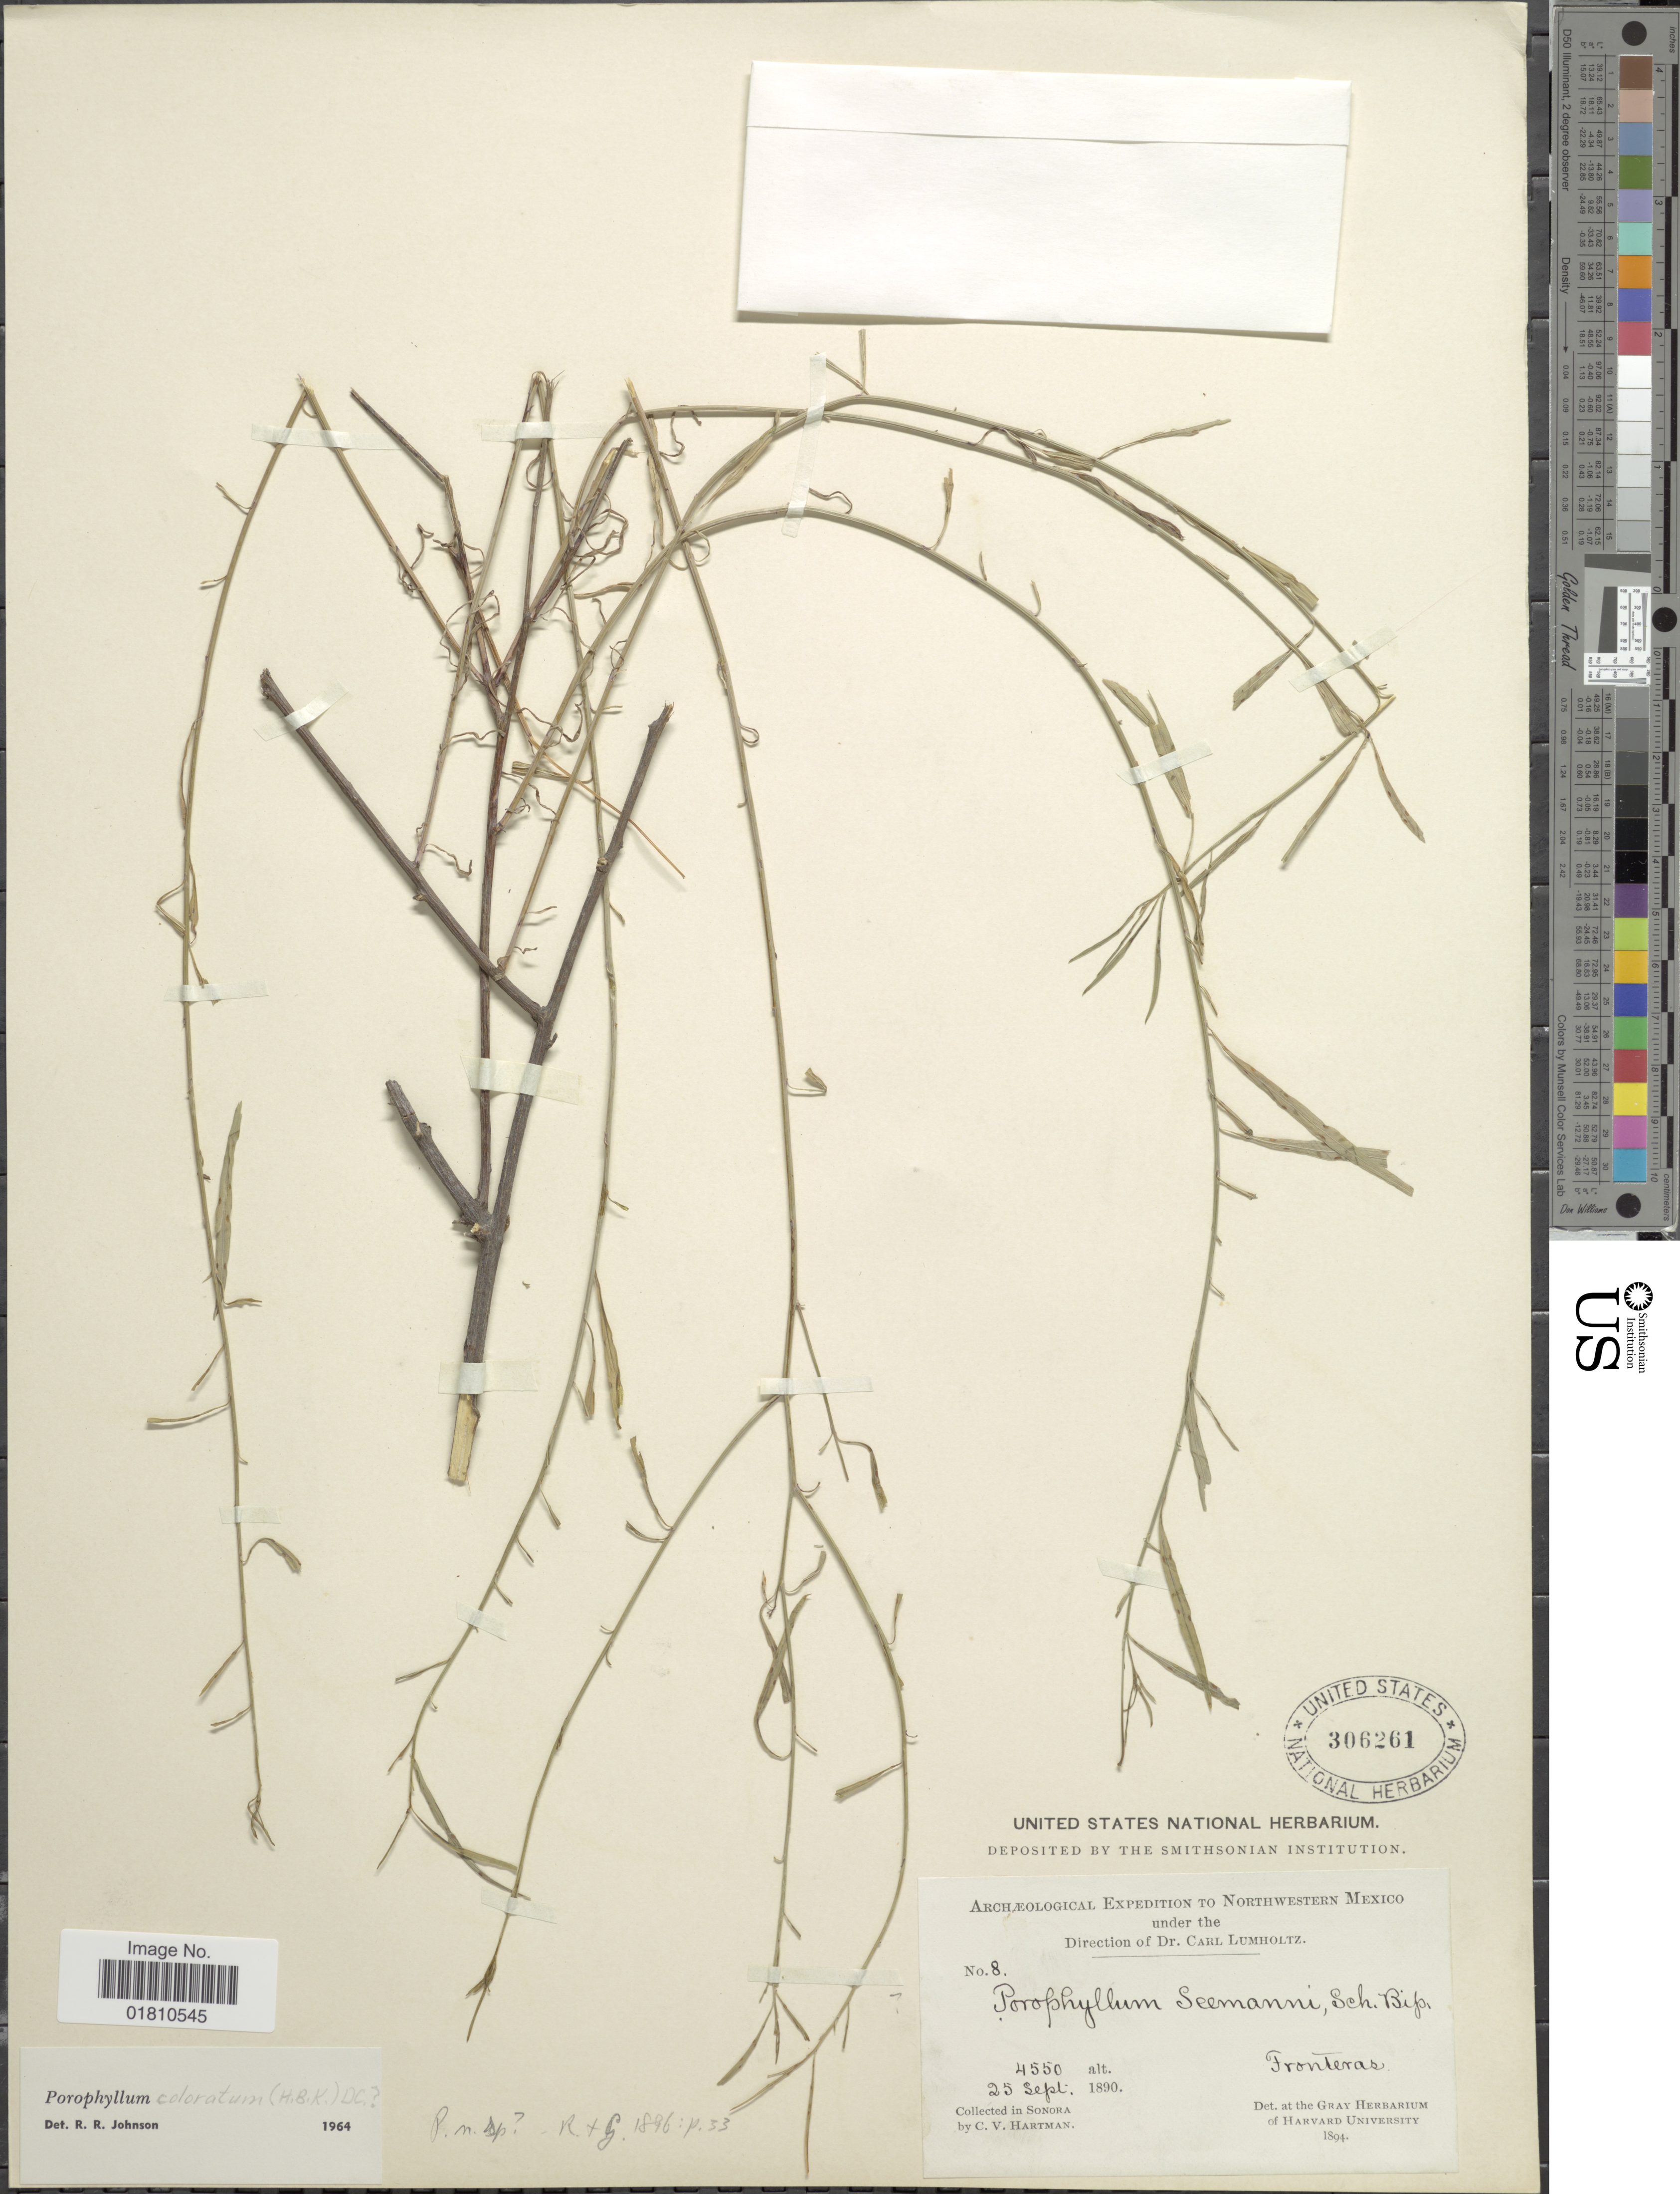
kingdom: Plantae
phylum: Tracheophyta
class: Magnoliopsida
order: Asterales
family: Asteraceae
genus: Porophyllum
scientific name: Porophyllum coloratum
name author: (Kunth) DC.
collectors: C. V. Hartman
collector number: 58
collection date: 1890-09-25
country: Mexico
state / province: Sonora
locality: Fronteras, Northwestern Mexico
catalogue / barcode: US 306261